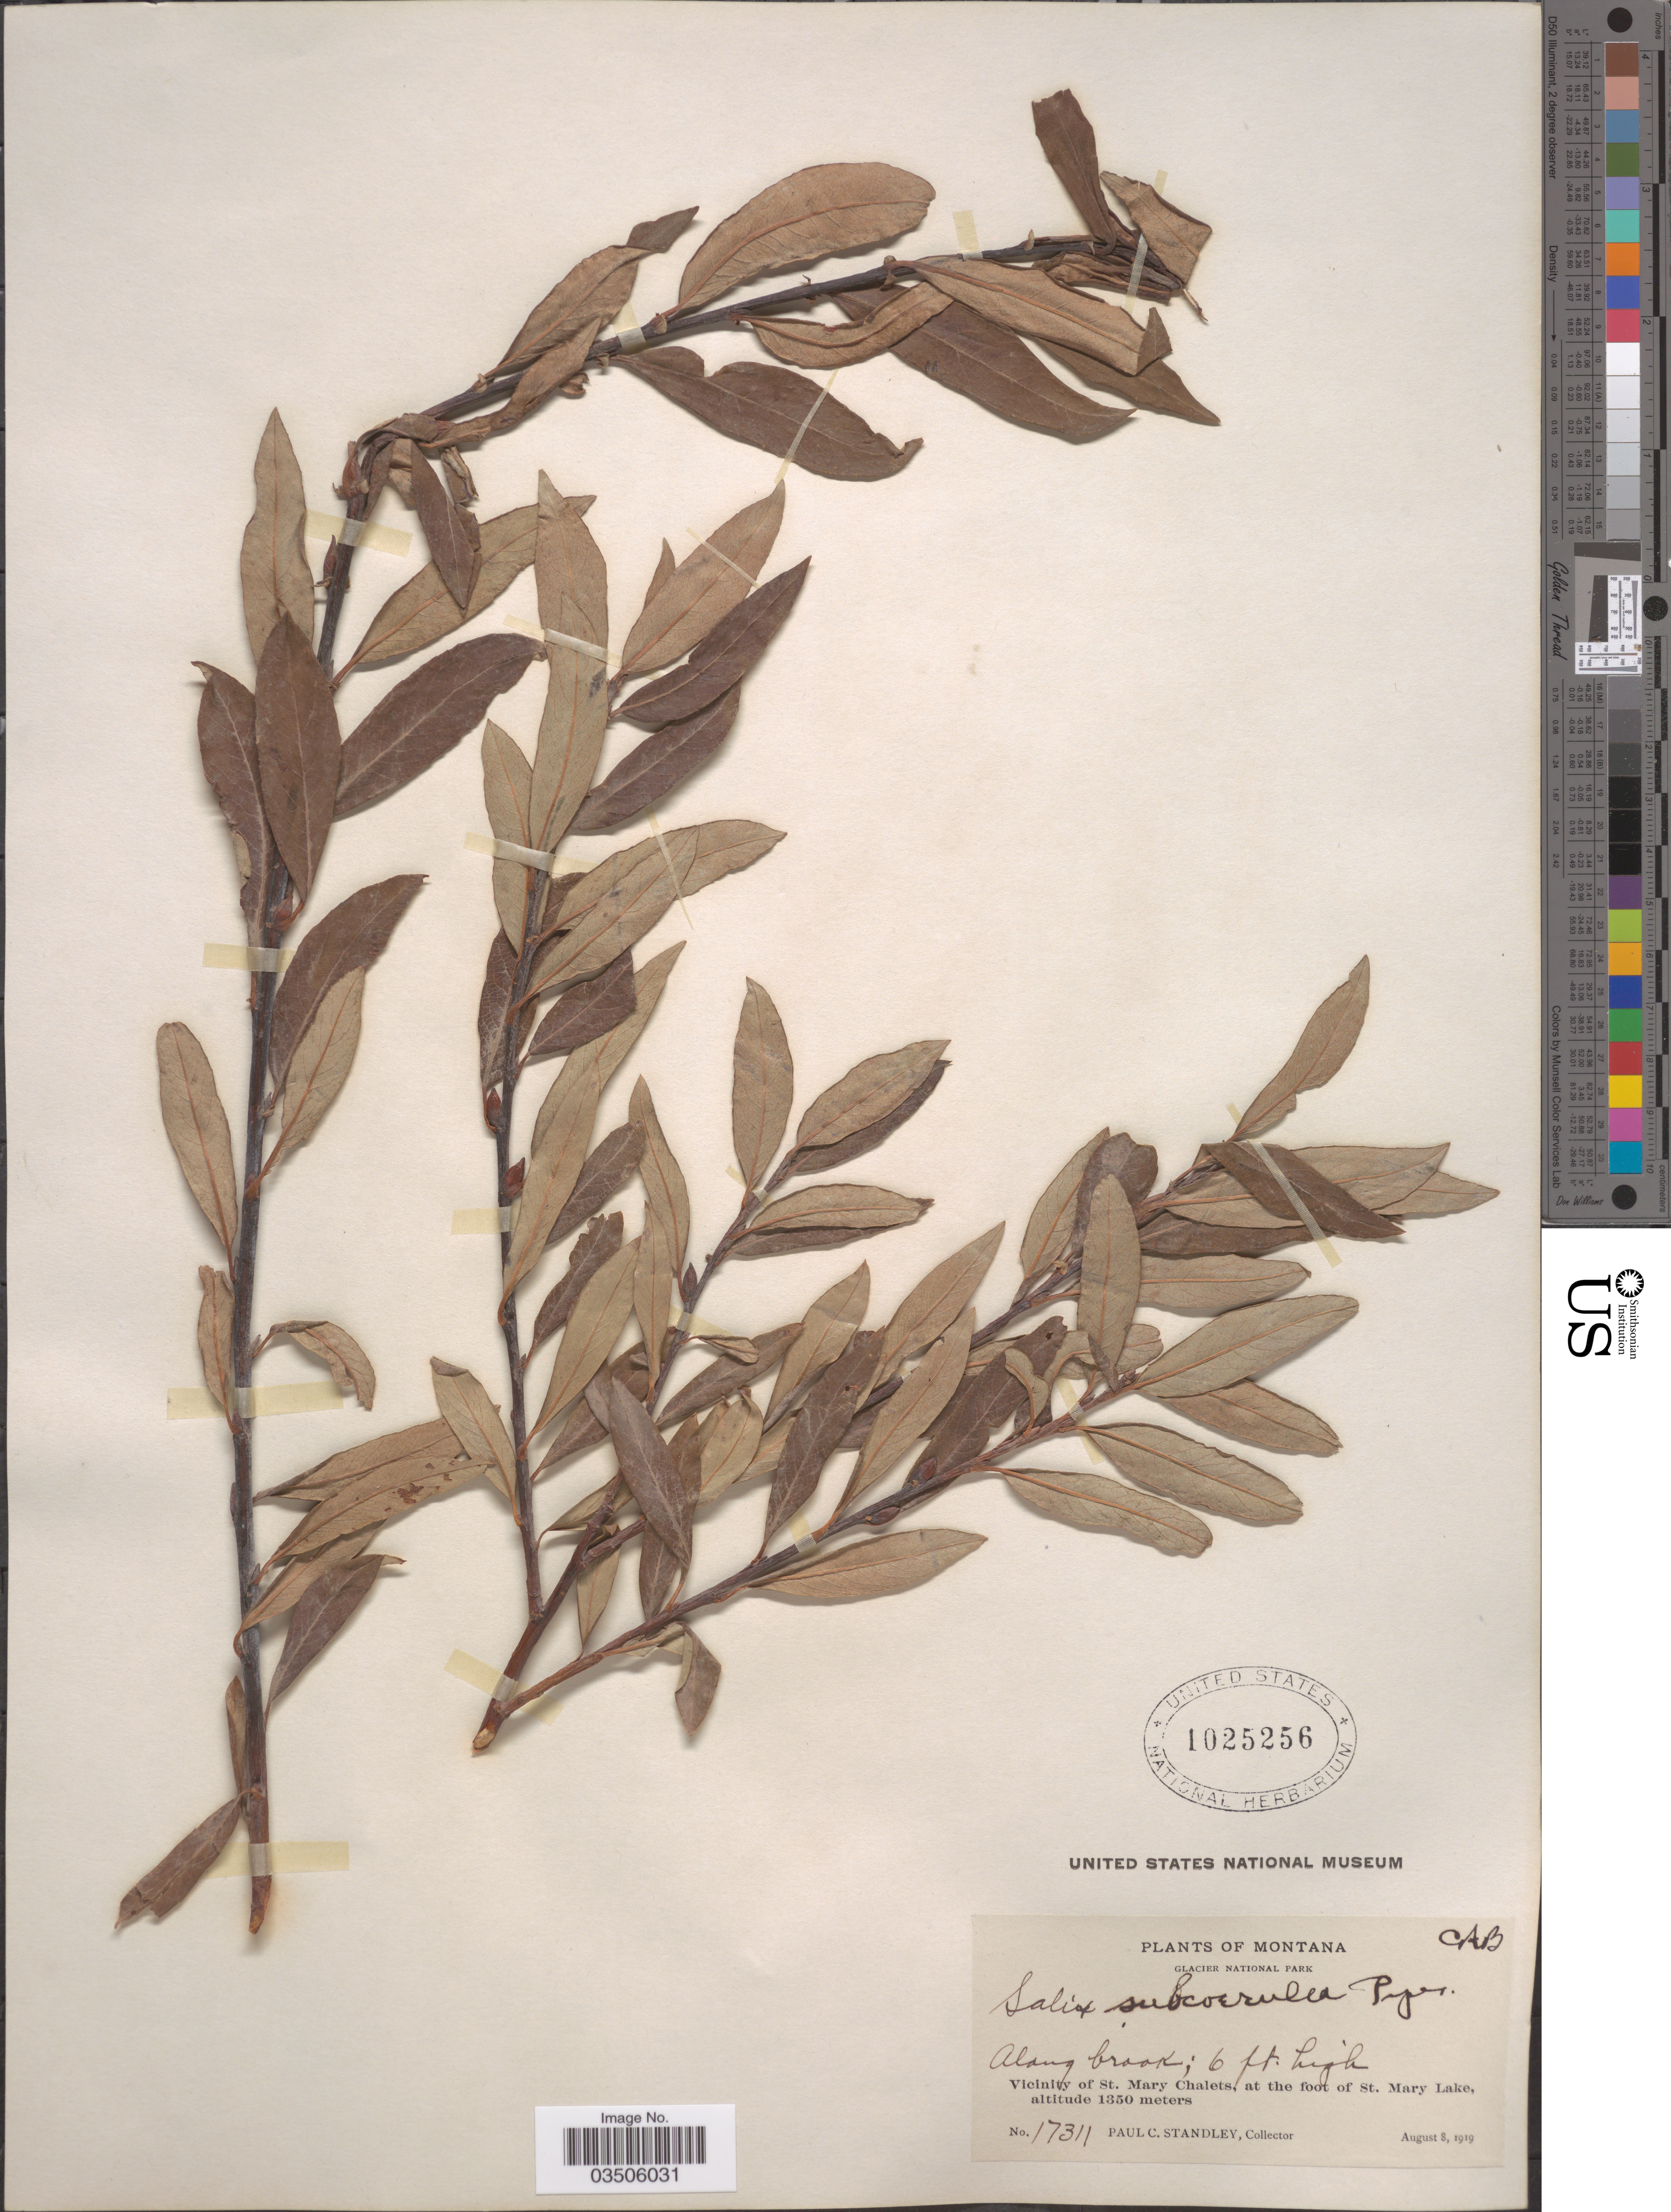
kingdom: Plantae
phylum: Tracheophyta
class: Magnoliopsida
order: Malpighiales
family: Salicaceae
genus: Salix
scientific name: Salix subcoerulea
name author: Piper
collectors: P. C. Standley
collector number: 17311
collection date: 1919-08-08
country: United States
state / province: Montana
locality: Glacier National Park. Along brook. Vicinity of St. Mary Chalets, at the foot of St. Mary Lake.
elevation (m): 1350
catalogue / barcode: US 1025256